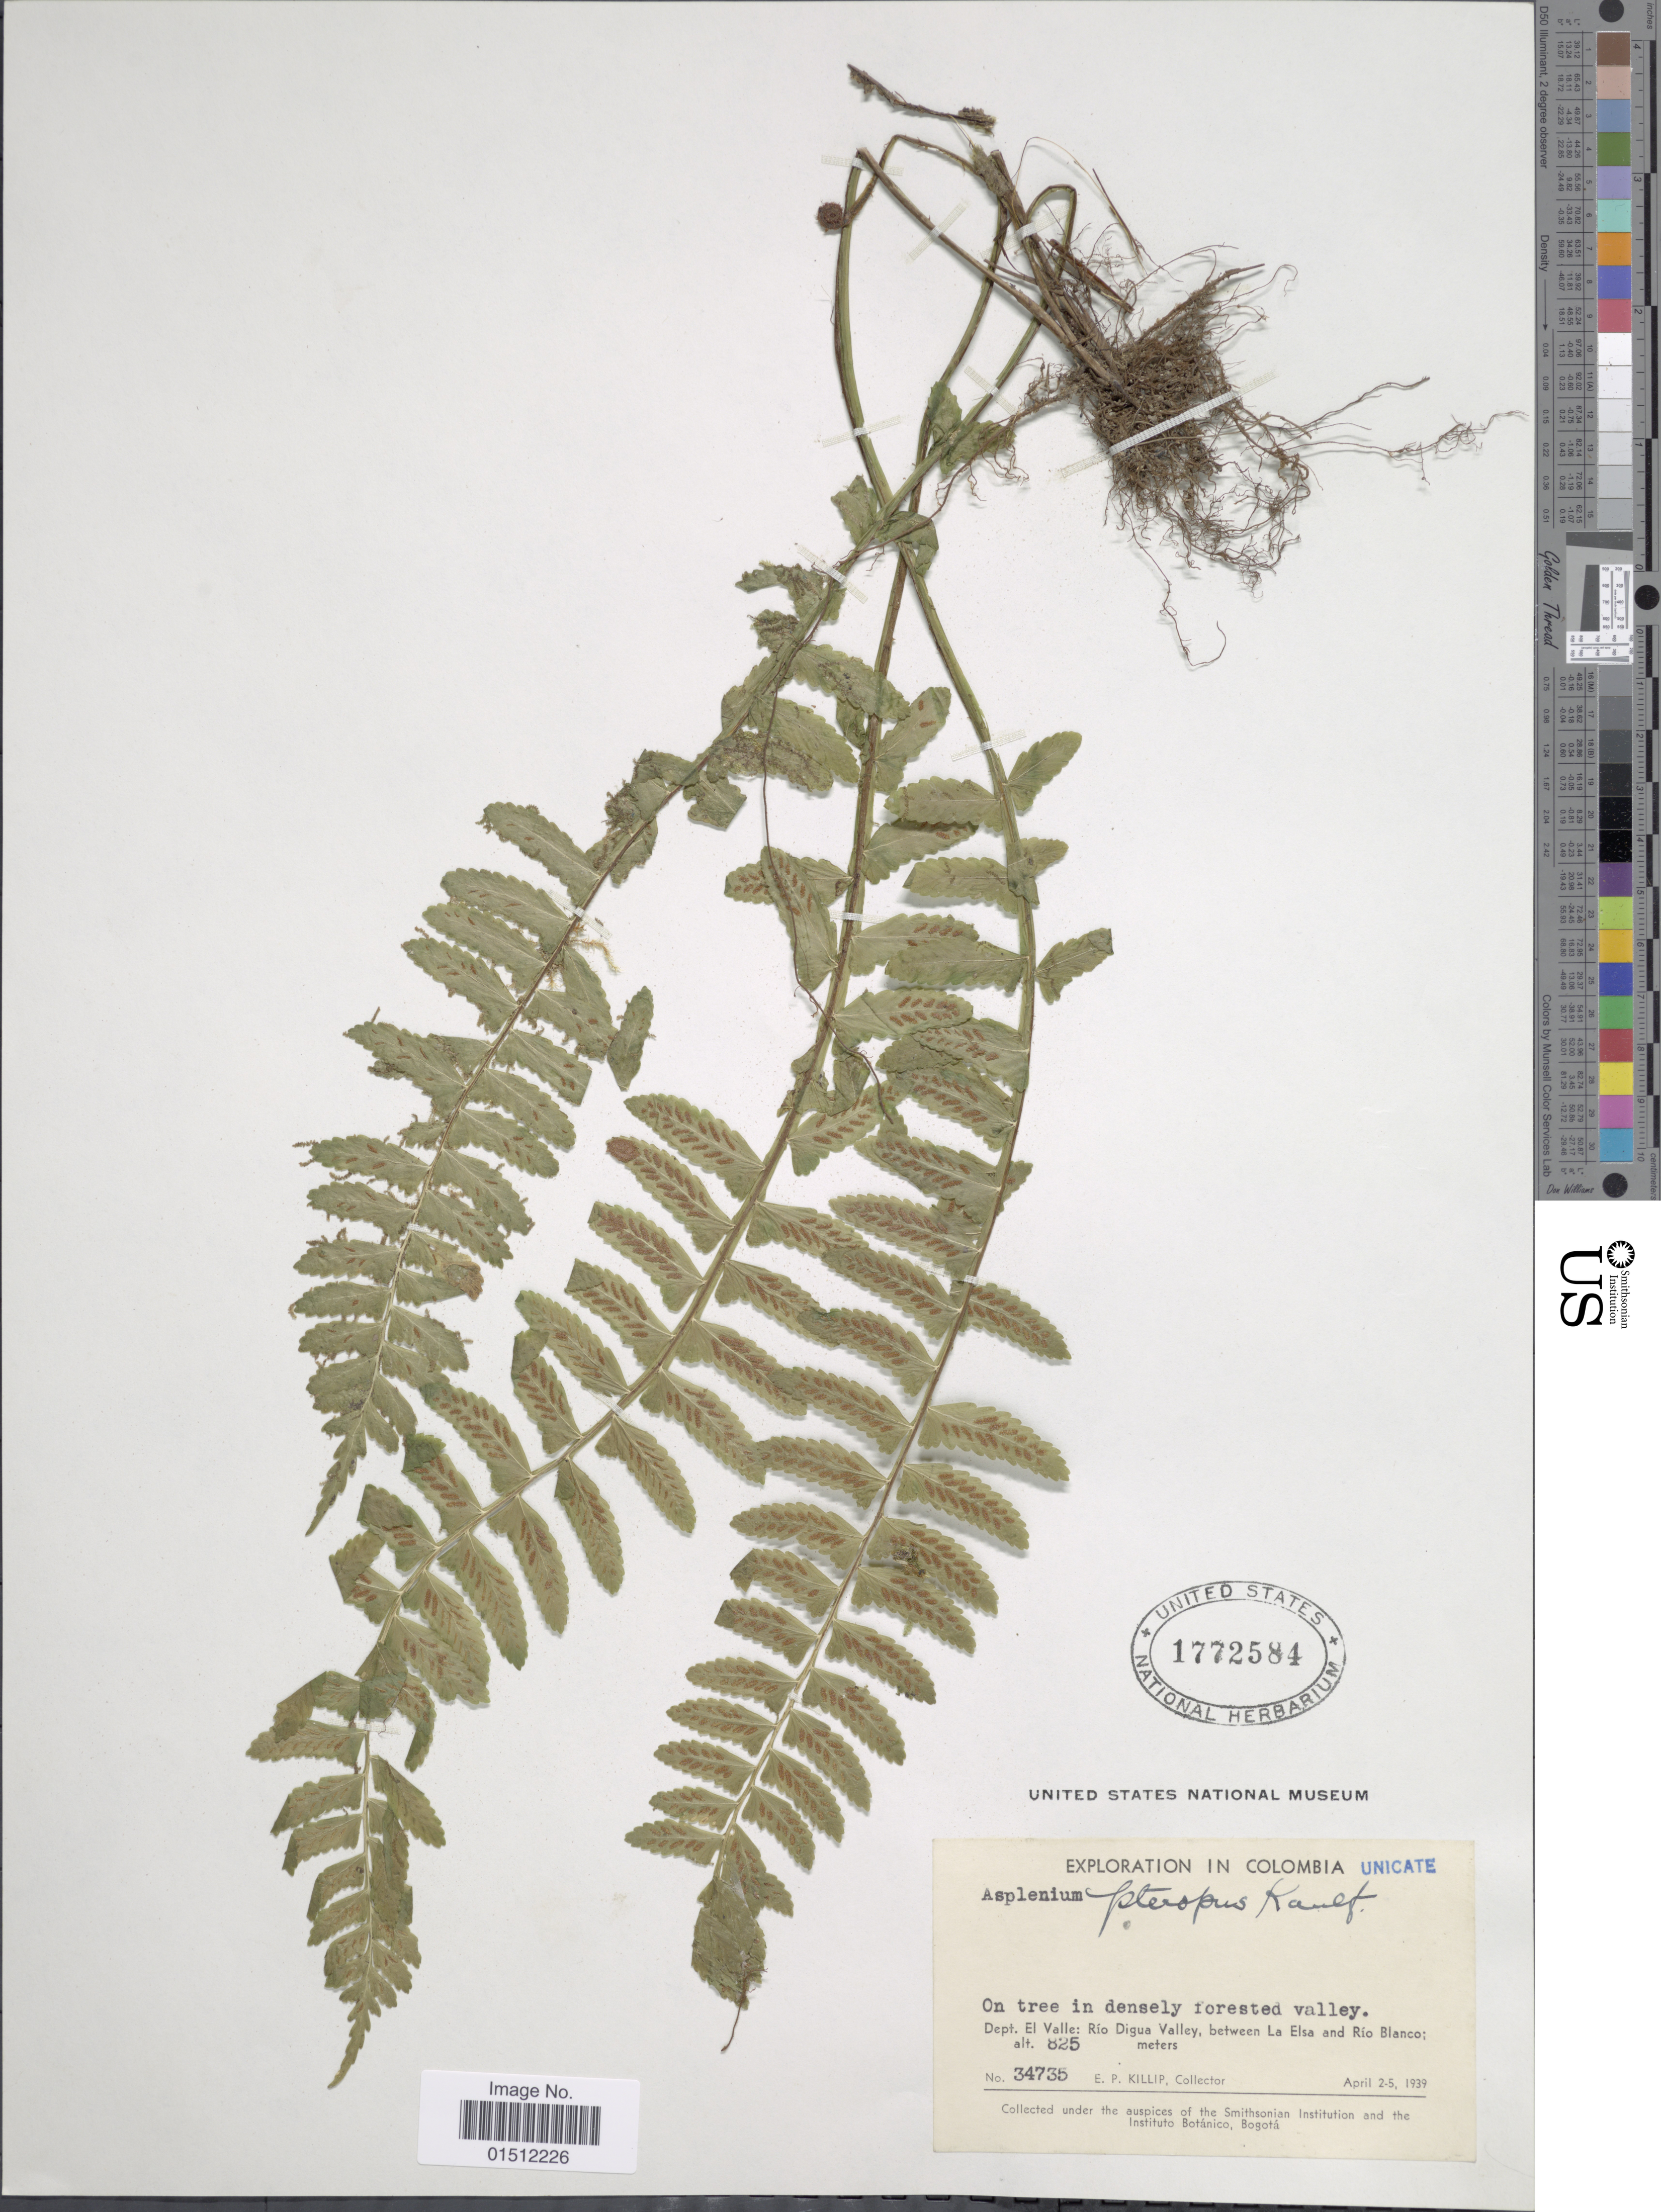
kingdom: Plantae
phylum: Tracheophyta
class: Polypodiopsida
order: Polypodiales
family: Aspleniaceae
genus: Asplenium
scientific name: Asplenium pteropus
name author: Kaulf.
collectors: E. P. Killip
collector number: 34735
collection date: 1939-04-02/1939-04-05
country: Colombia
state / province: Valle del Cauca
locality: Dept. El Valle: Rio Digua Valley, between La Elsa and Rio Blanco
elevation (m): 825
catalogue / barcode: US 1772584